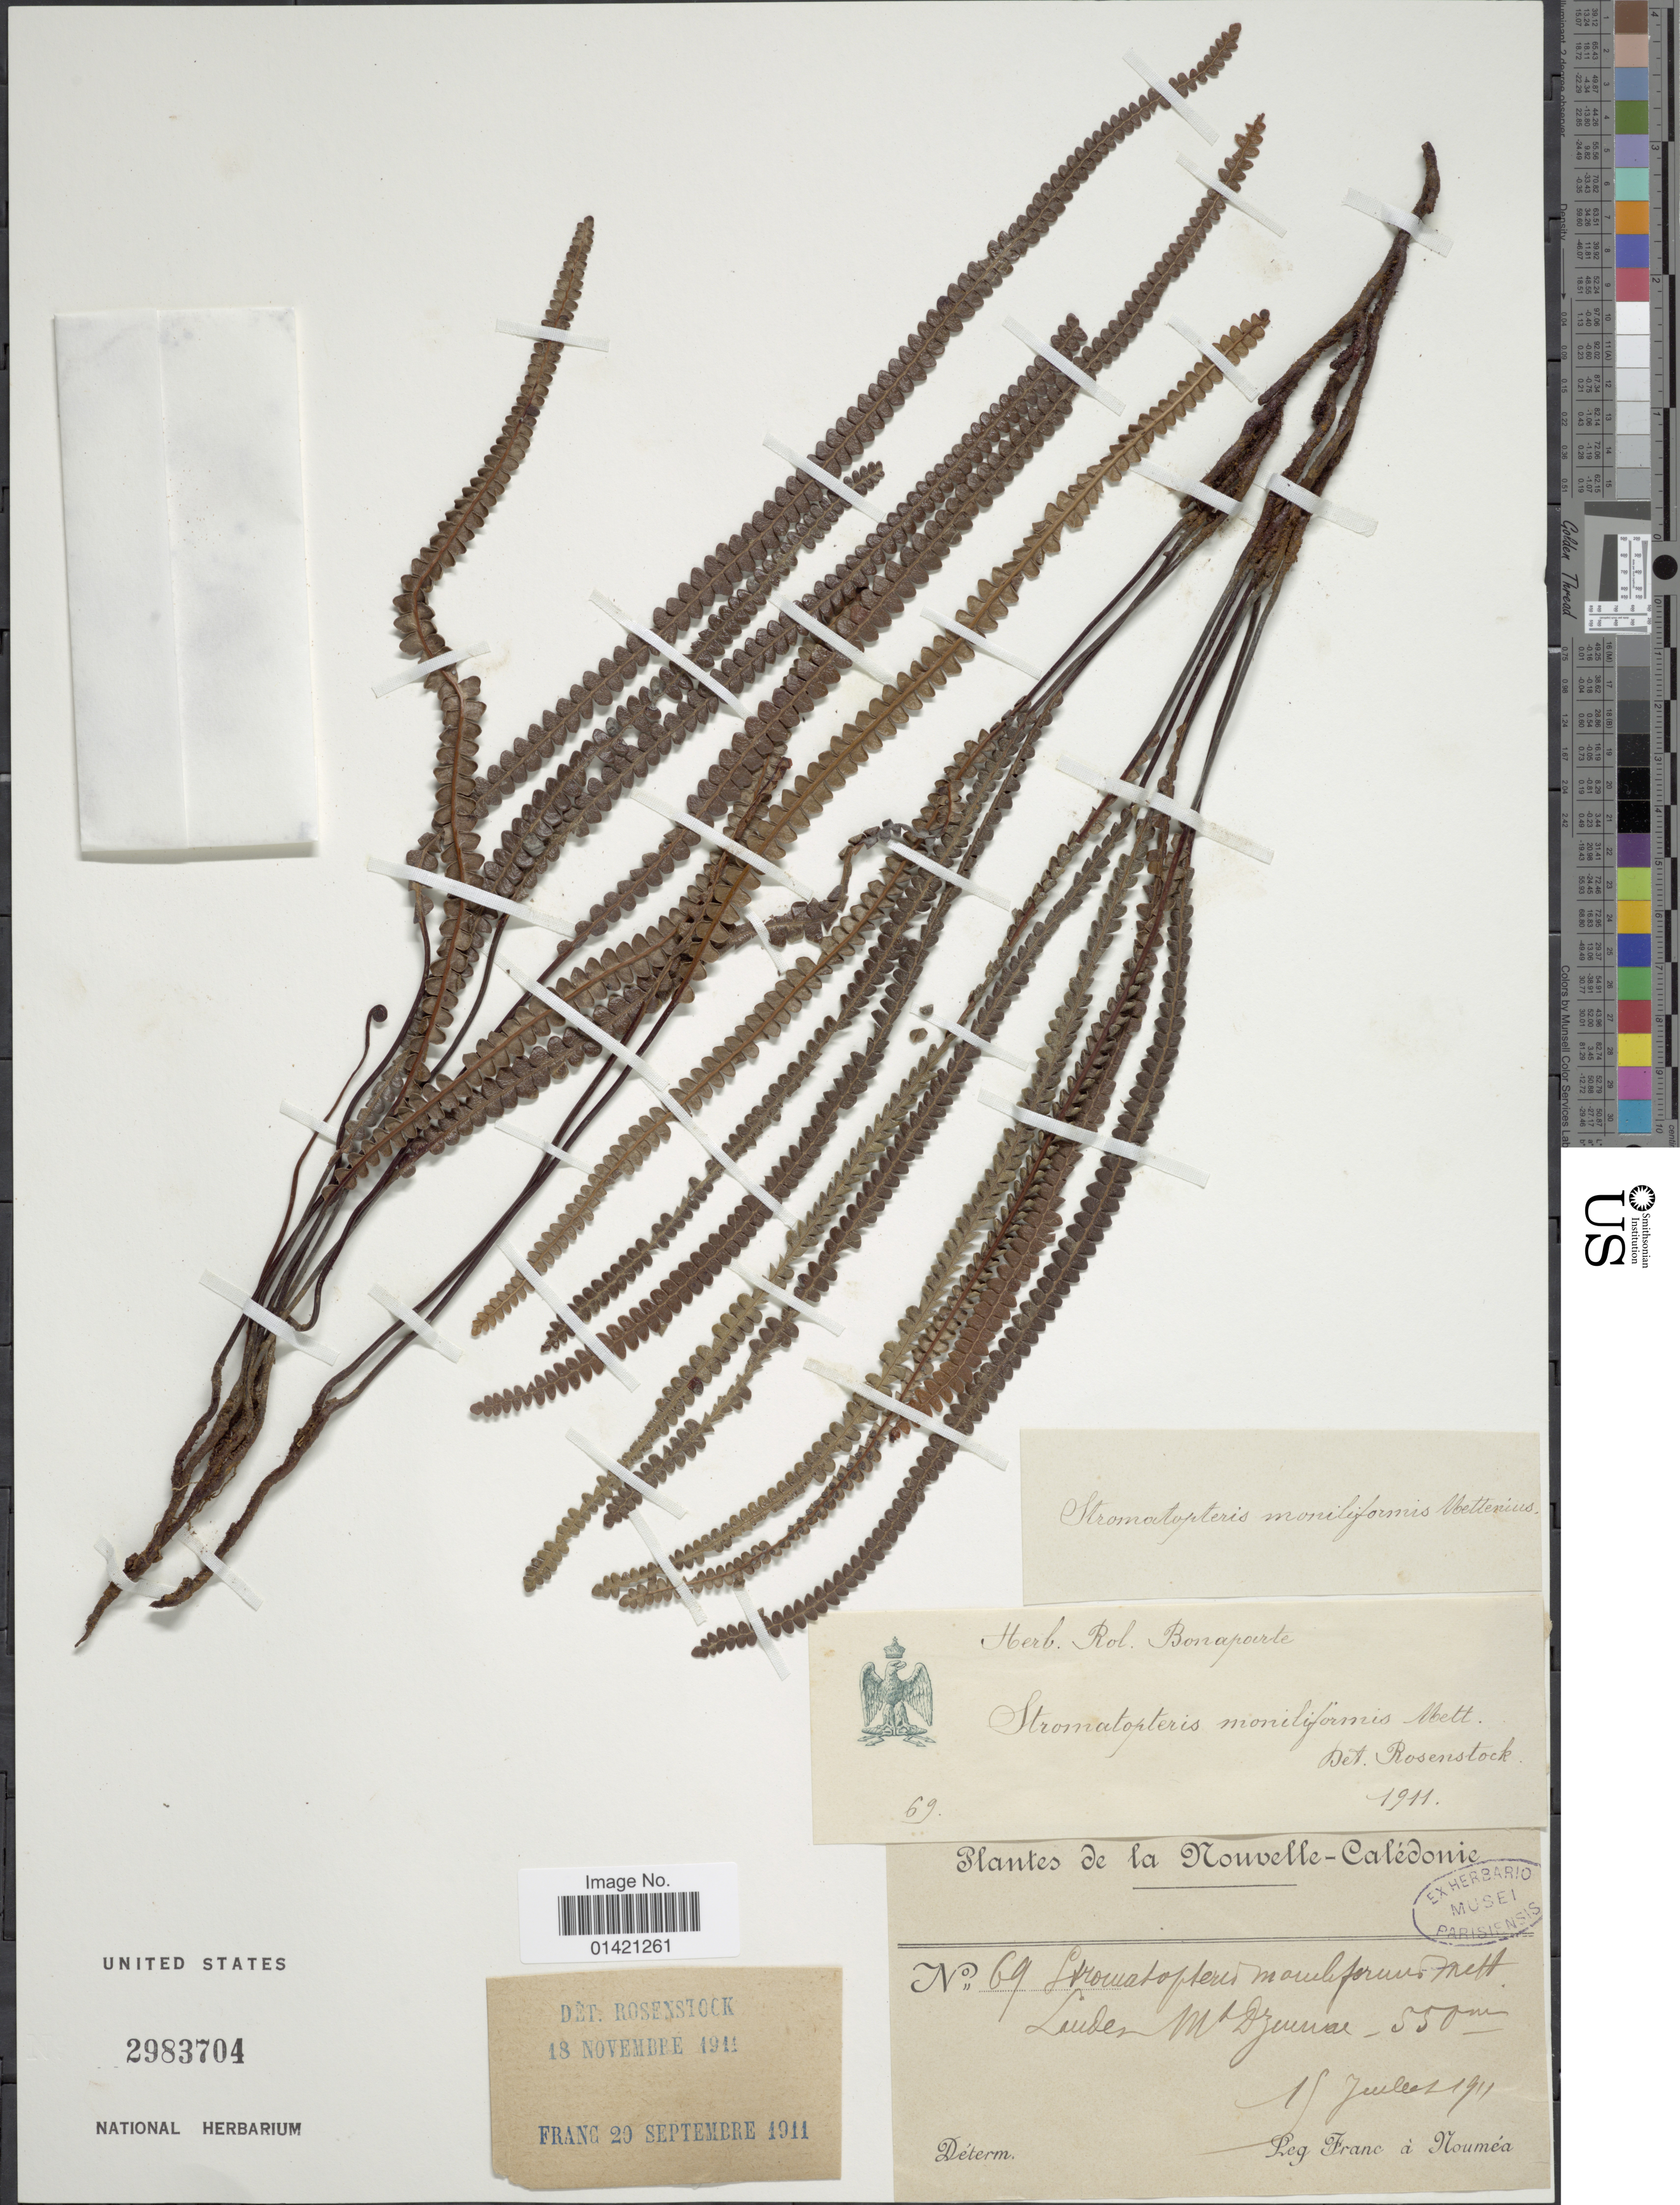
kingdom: Plantae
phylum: Tracheophyta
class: Polypodiopsida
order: Gleicheniales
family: Gleicheniaceae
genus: Stromatopteris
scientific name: Stromatopteris moniliformis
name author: Mett.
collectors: Franc & F. Noumea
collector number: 69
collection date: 1911-07-15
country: New Caledonia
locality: Laudes Mt. Dzumac.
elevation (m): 550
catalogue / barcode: US 2983704